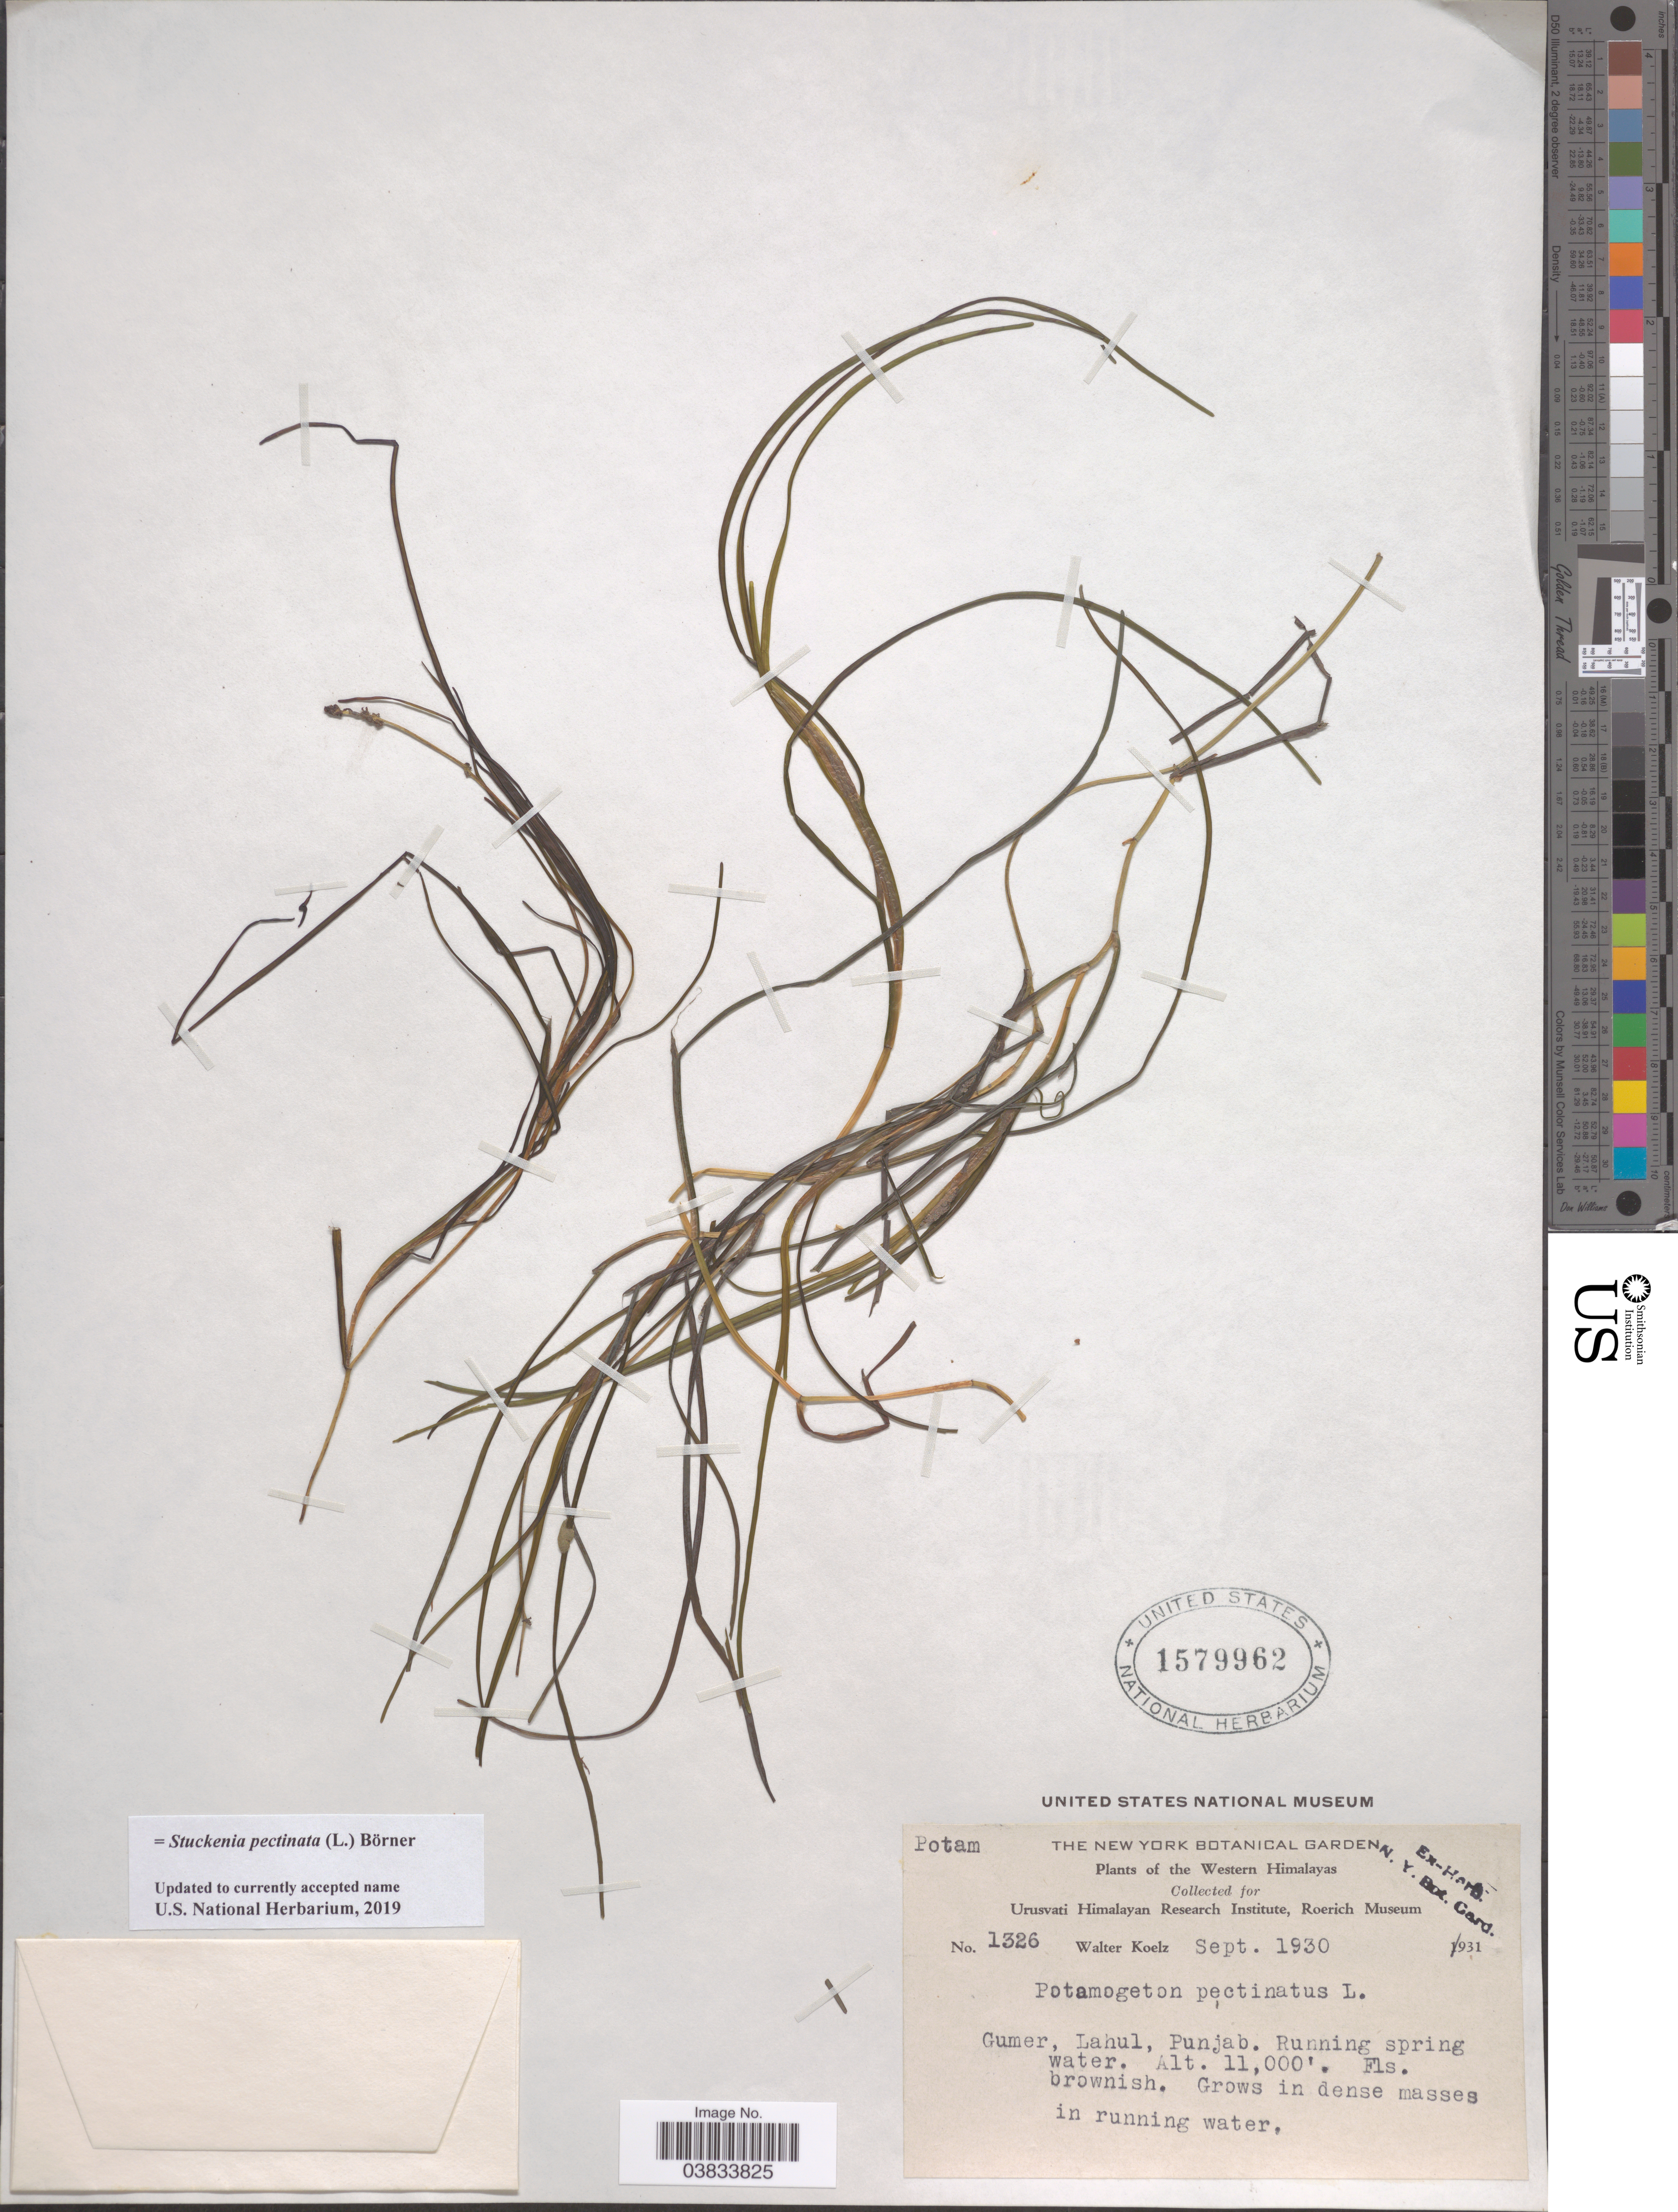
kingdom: Plantae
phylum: Tracheophyta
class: Liliopsida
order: Alismatales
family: Potamogetonaceae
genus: Stuckenia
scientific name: Stuckenia pectinata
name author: (L.) Börner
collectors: W. N. Koelz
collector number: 1326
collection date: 1930-09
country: India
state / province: Punjab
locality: Western Himalayas. Gumer, Lahul, Punjab.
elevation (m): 3353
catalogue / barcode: US 1579962